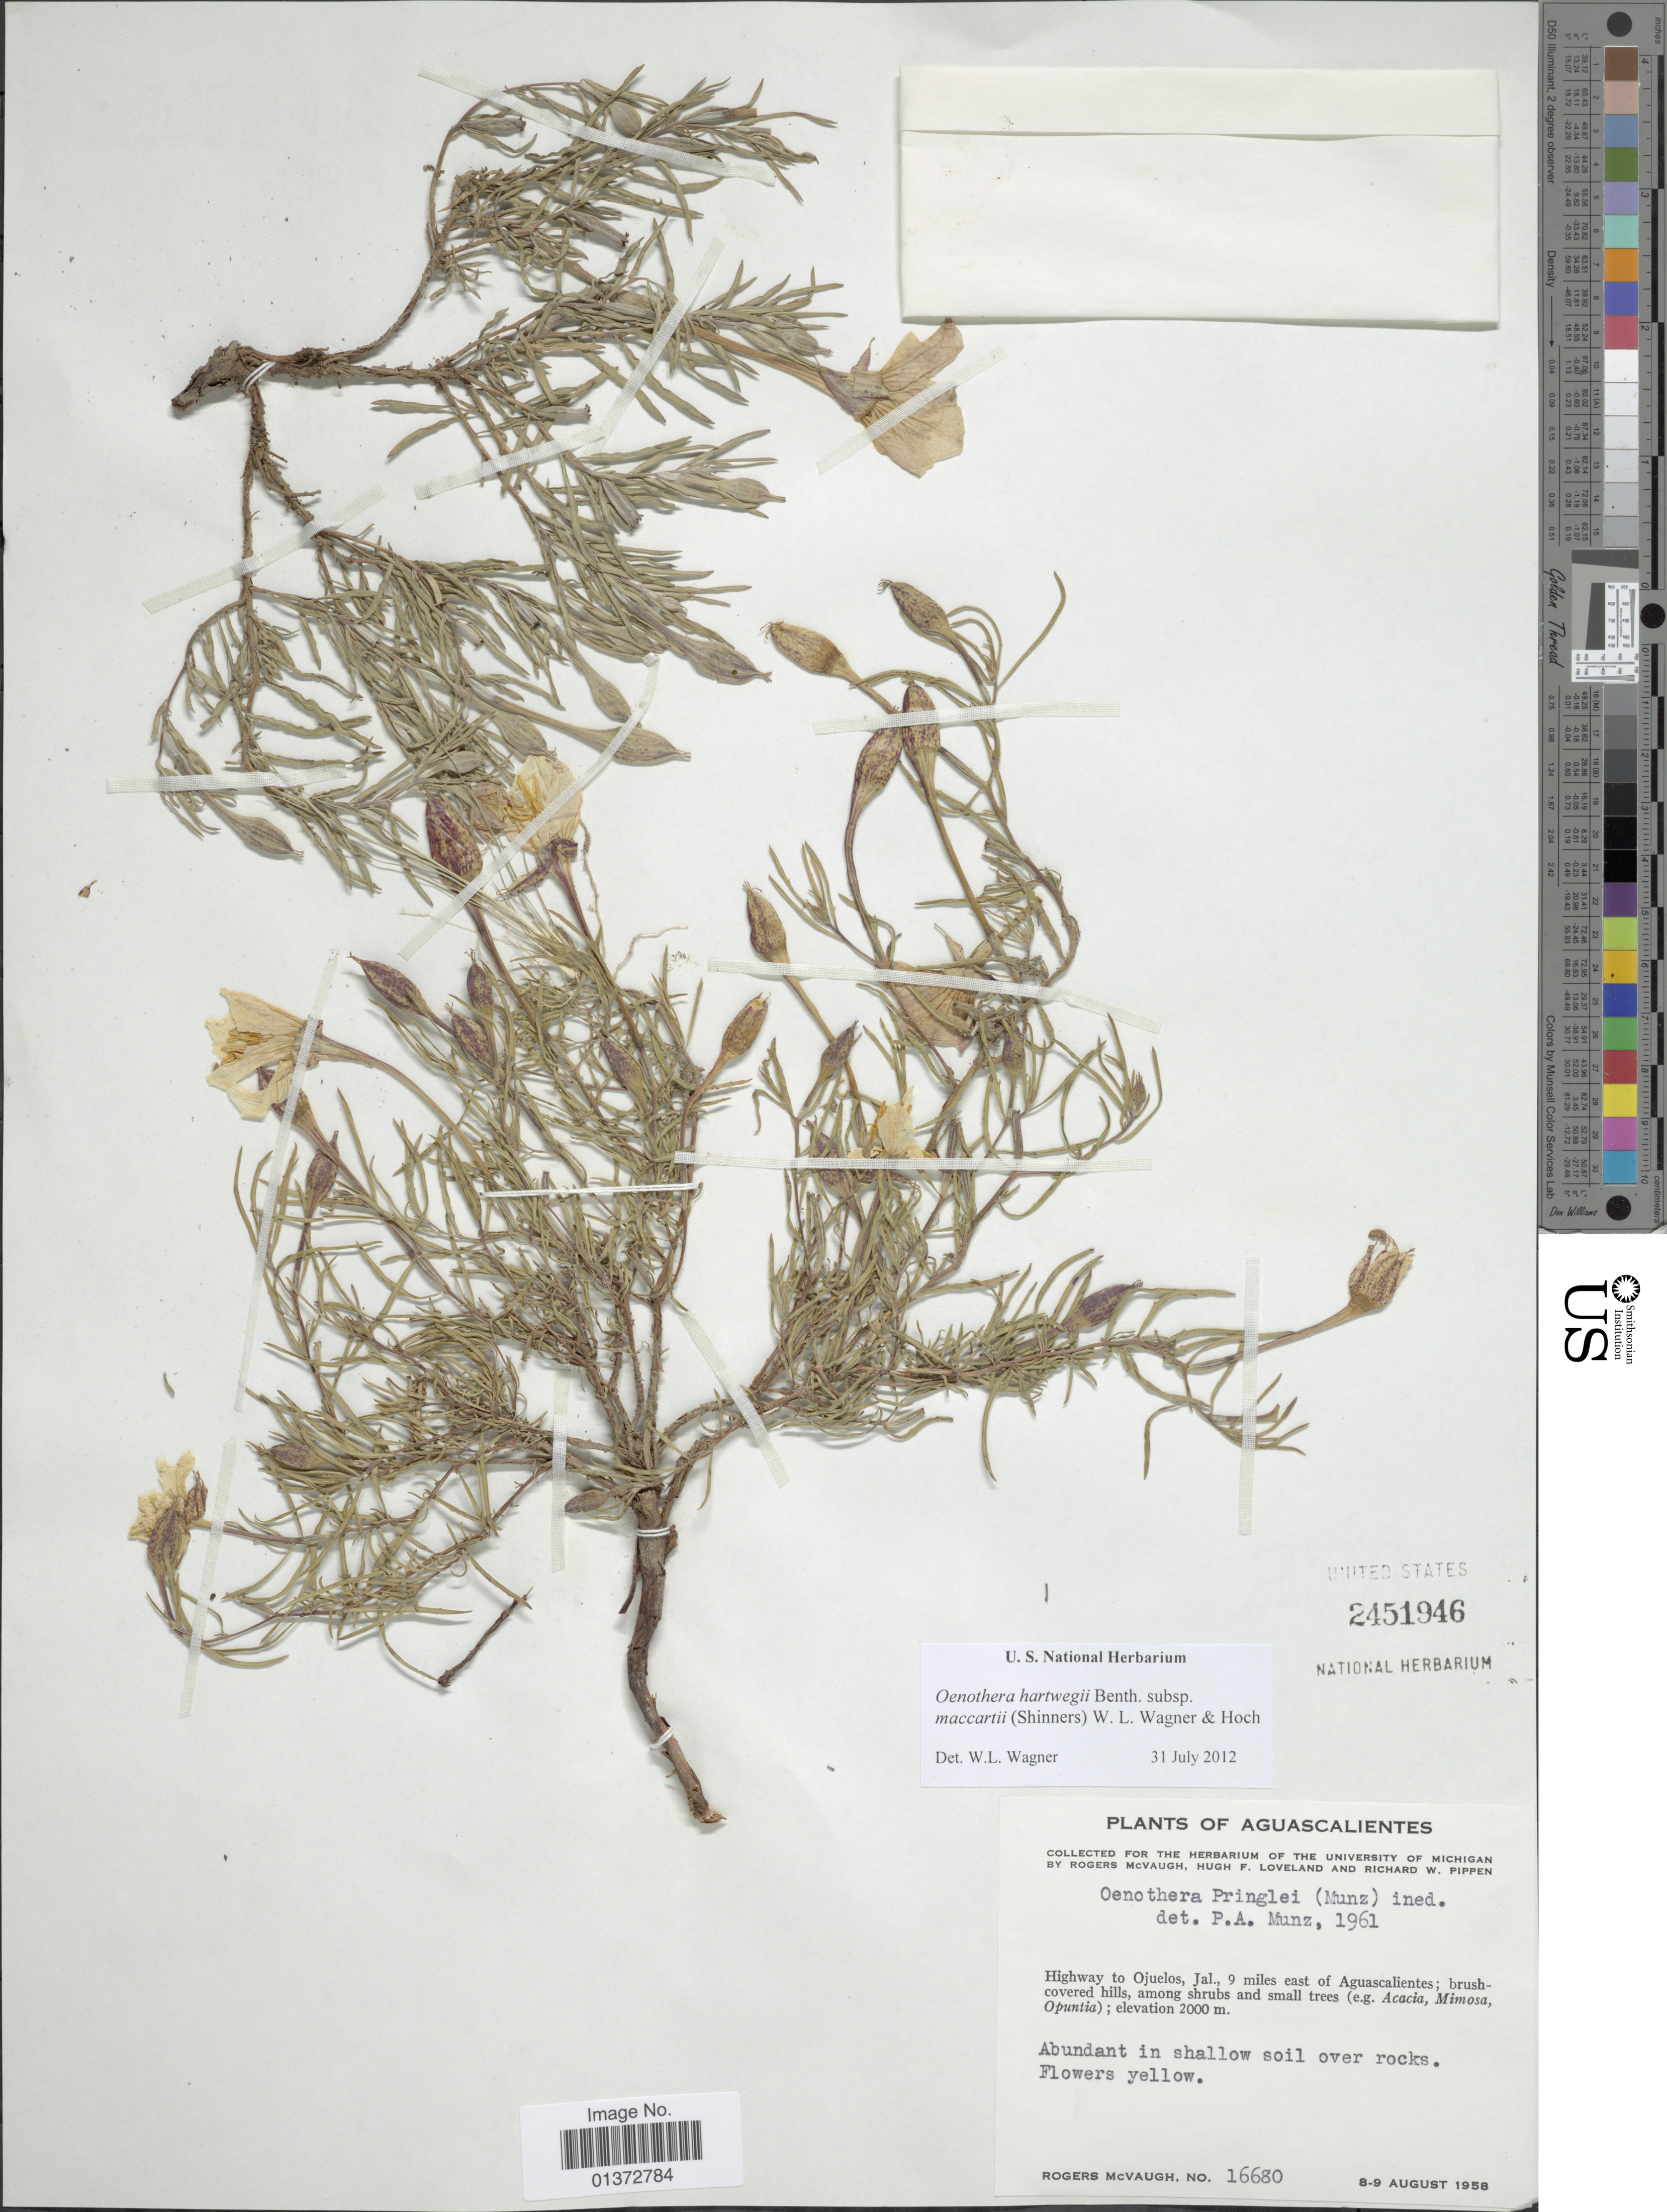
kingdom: Plantae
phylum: Tracheophyta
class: Magnoliopsida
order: Myrtales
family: Onagraceae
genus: Oenothera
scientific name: Oenothera hartwegii subsp. maccartii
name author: (Shinners) W.L. Wagner & Hoch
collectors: R. McVaugh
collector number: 16680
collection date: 1958-08-08/1958-08-09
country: Mexico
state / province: Aguascalientes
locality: Highway to Ojuelos, Jal., 9 miles east of Aguascalientes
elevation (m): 2000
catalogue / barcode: US 2451946